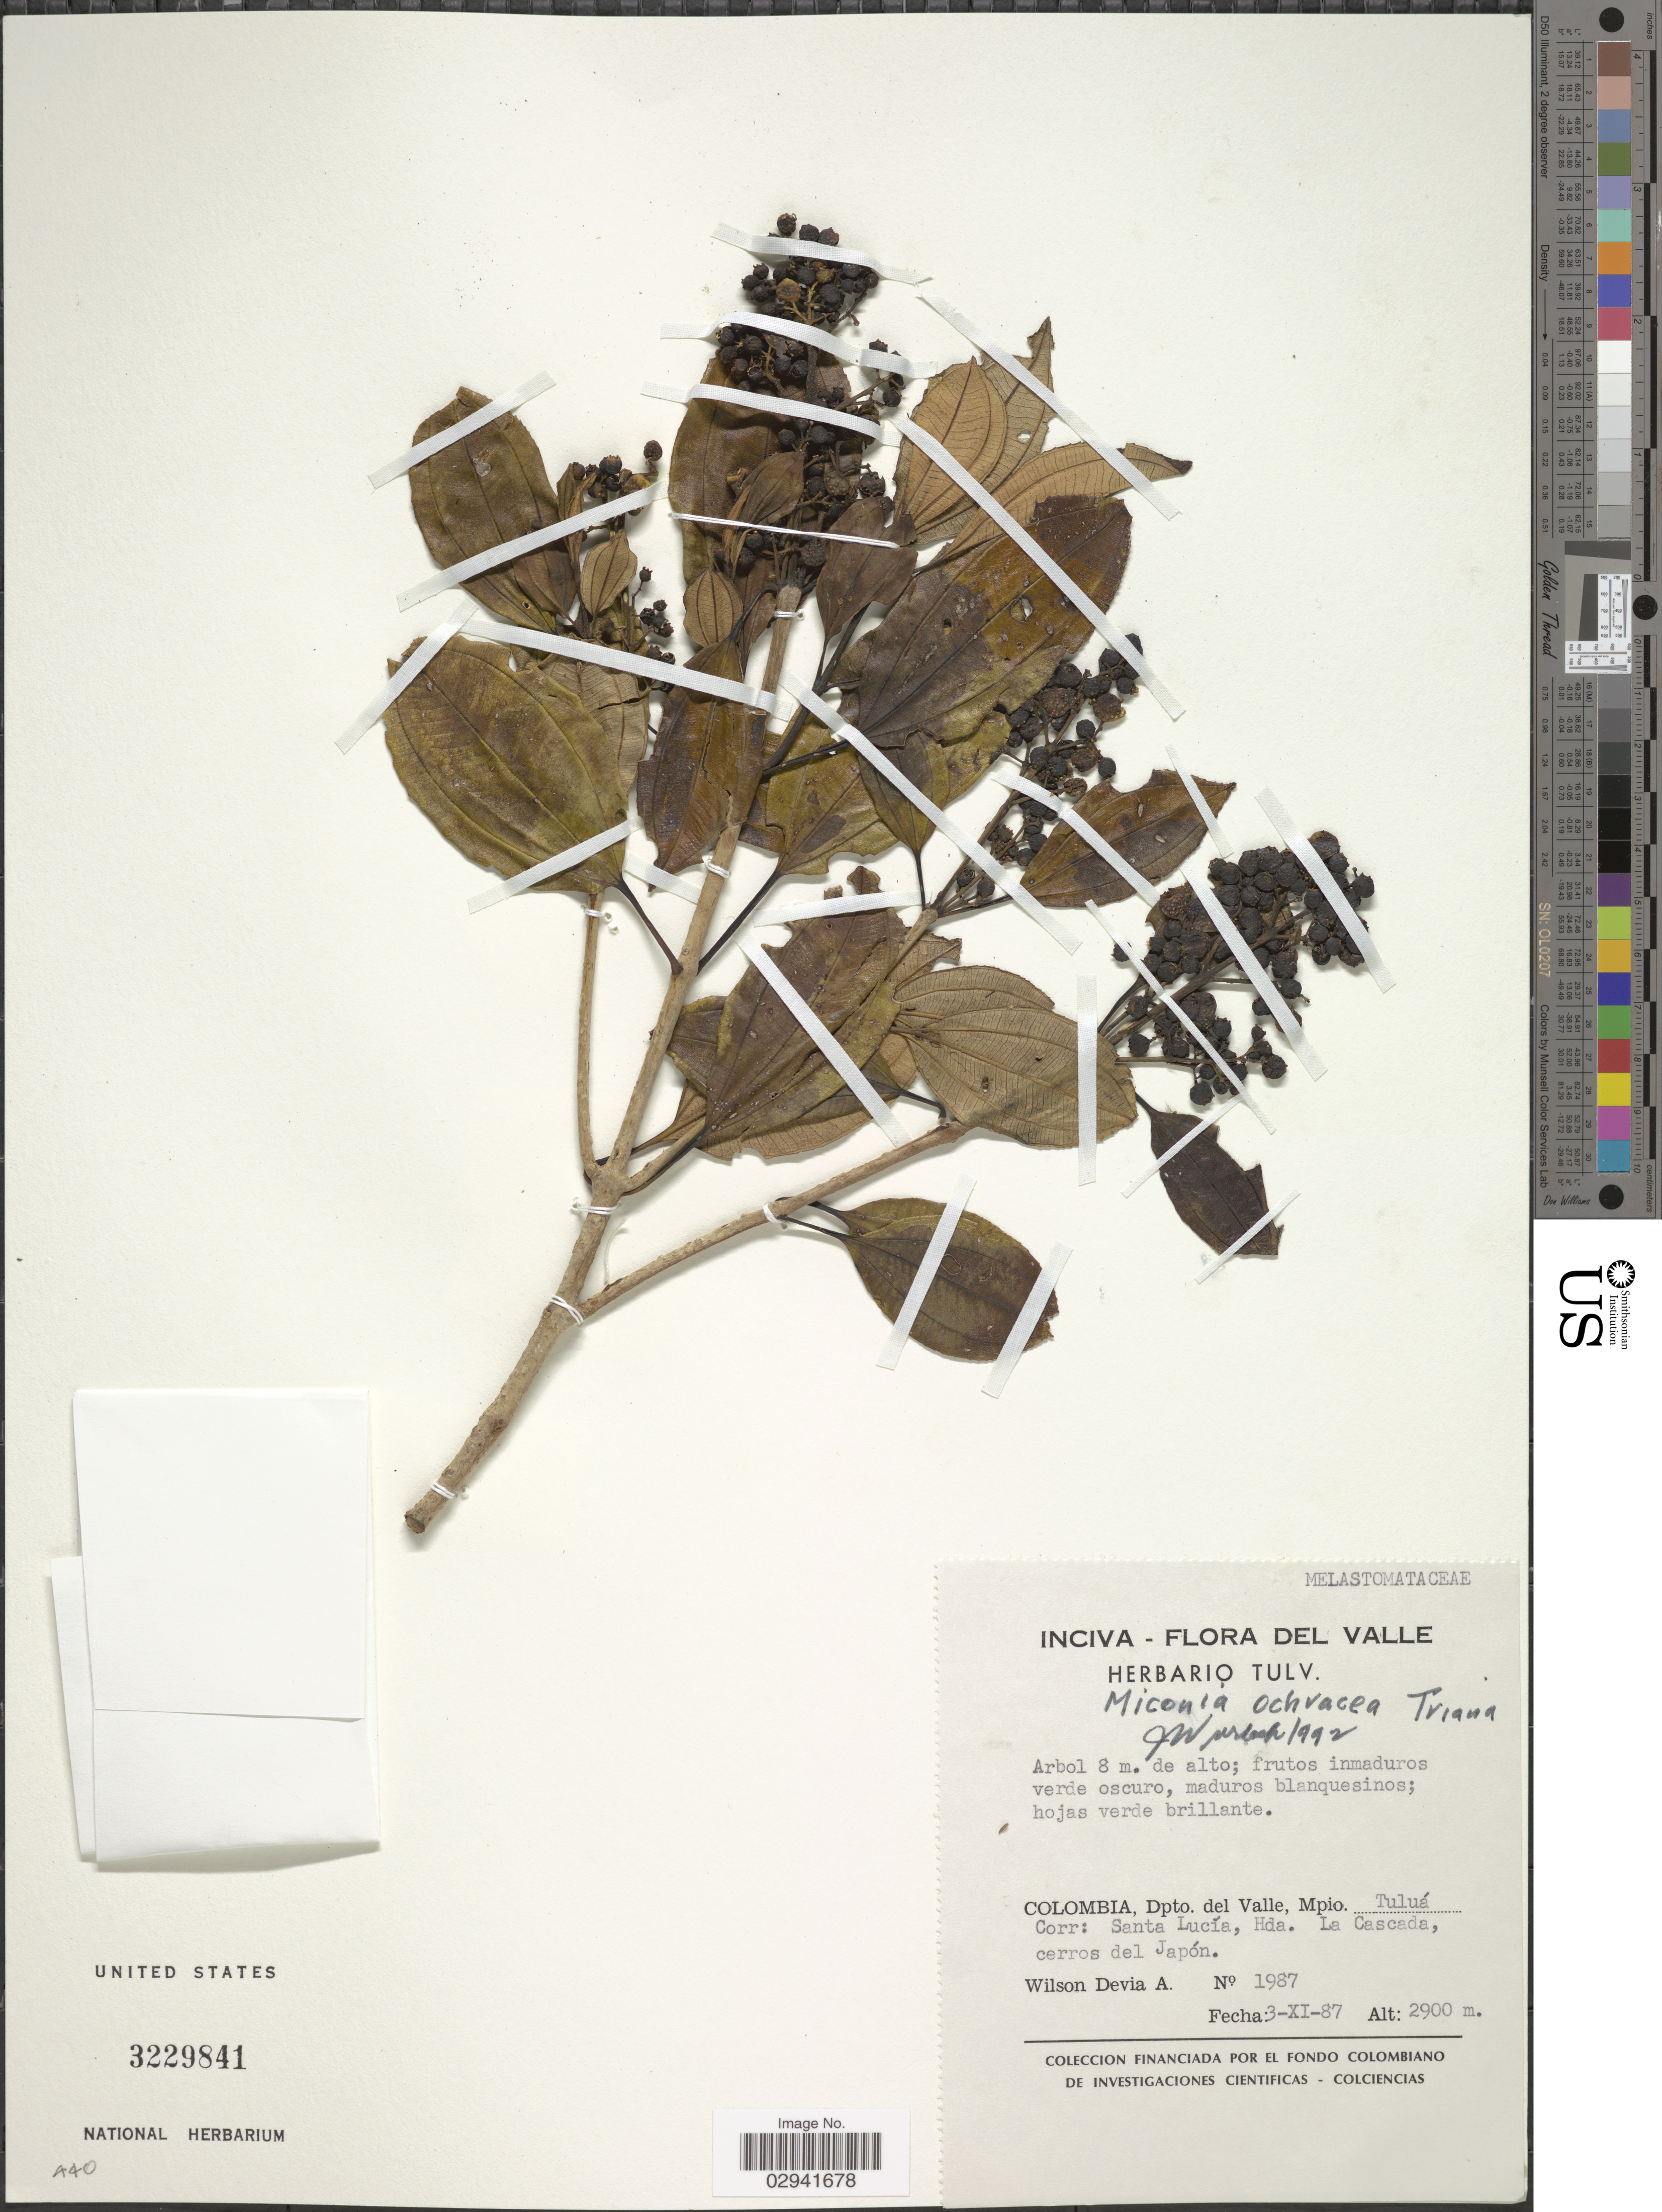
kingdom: Plantae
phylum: Tracheophyta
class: Magnoliopsida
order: Myrtales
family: Melastomataceae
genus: Miconia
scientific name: Miconia ochracea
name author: Triana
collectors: W. Devia A.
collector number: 1987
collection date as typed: Transcribed d/m/y: 3/11/87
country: Colombia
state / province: Valle del Cauca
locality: Del Valle. Dpto. del Valle, Mpio. Tuluá. Corr: Santa Lucía, Hda. La Cascada, cerros del Japón.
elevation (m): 2900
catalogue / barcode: US 3229841